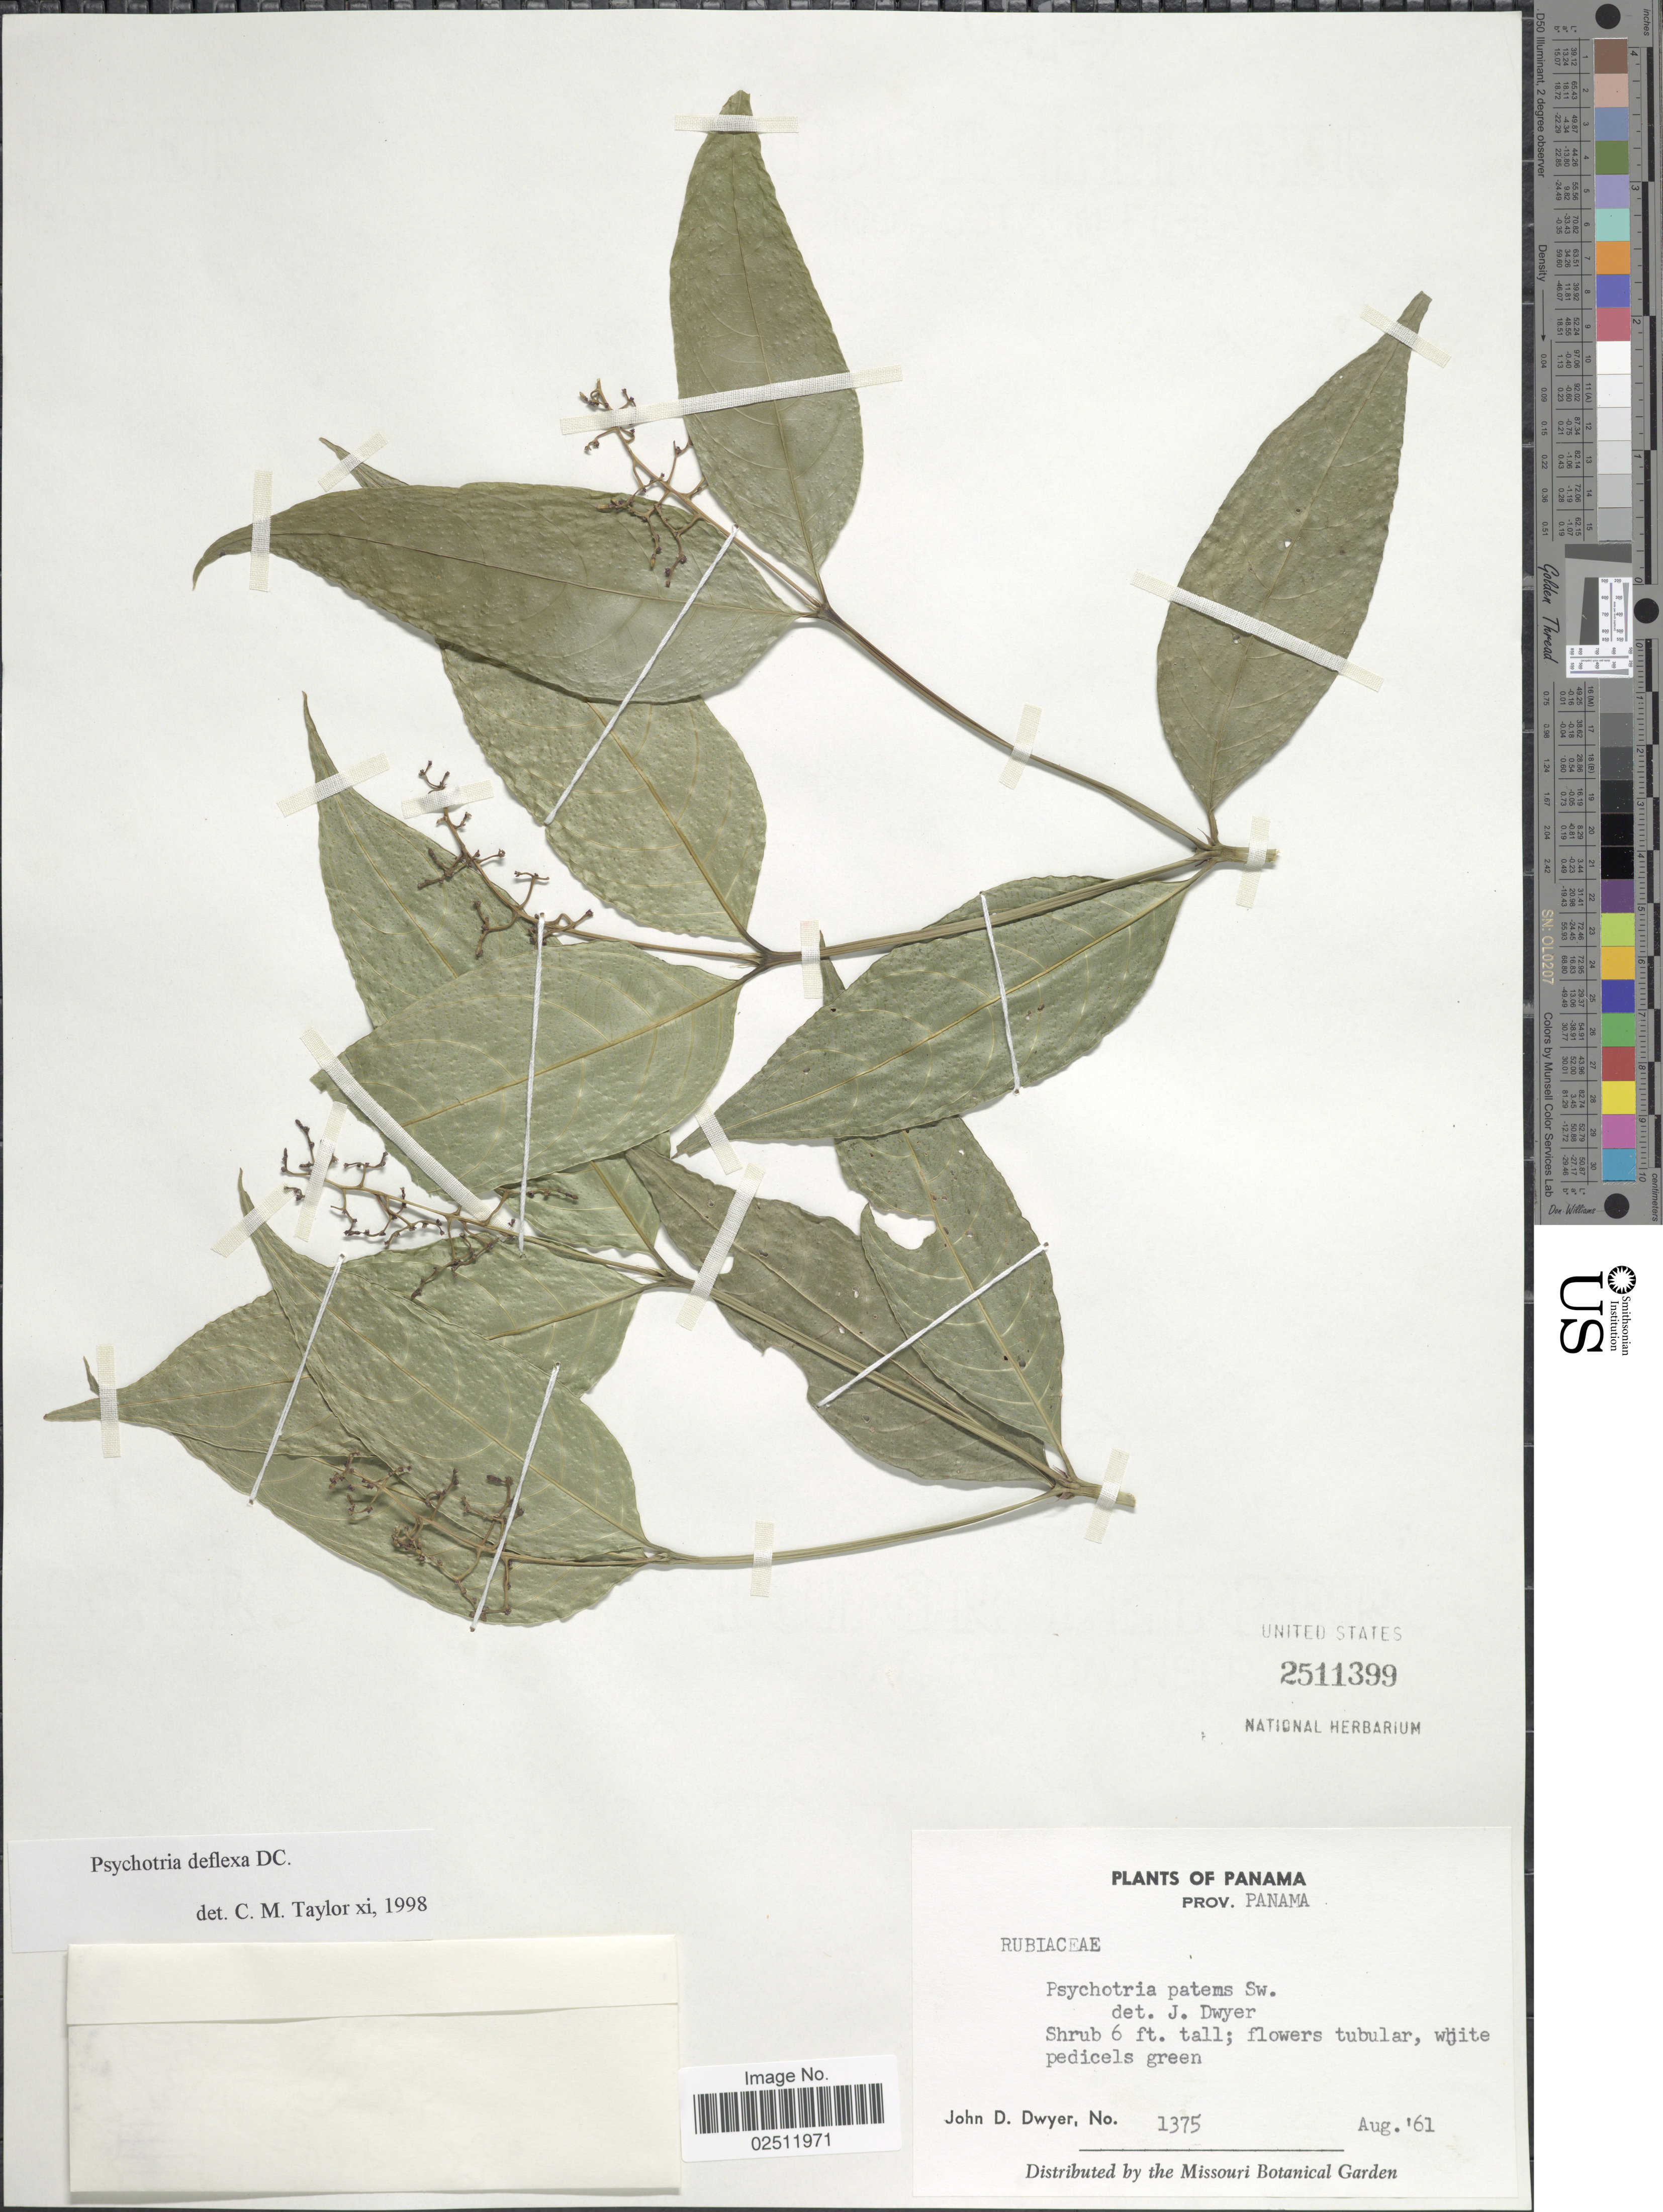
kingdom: Plantae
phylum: Tracheophyta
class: Magnoliopsida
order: Gentianales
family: Rubiaceae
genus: Psychotria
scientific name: Psychotria deflexa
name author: DC.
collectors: J. D. Dwyer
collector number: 1375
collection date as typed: Transcribed d/m/y: /8/61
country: Panama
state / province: Panamá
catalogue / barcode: US 2511399